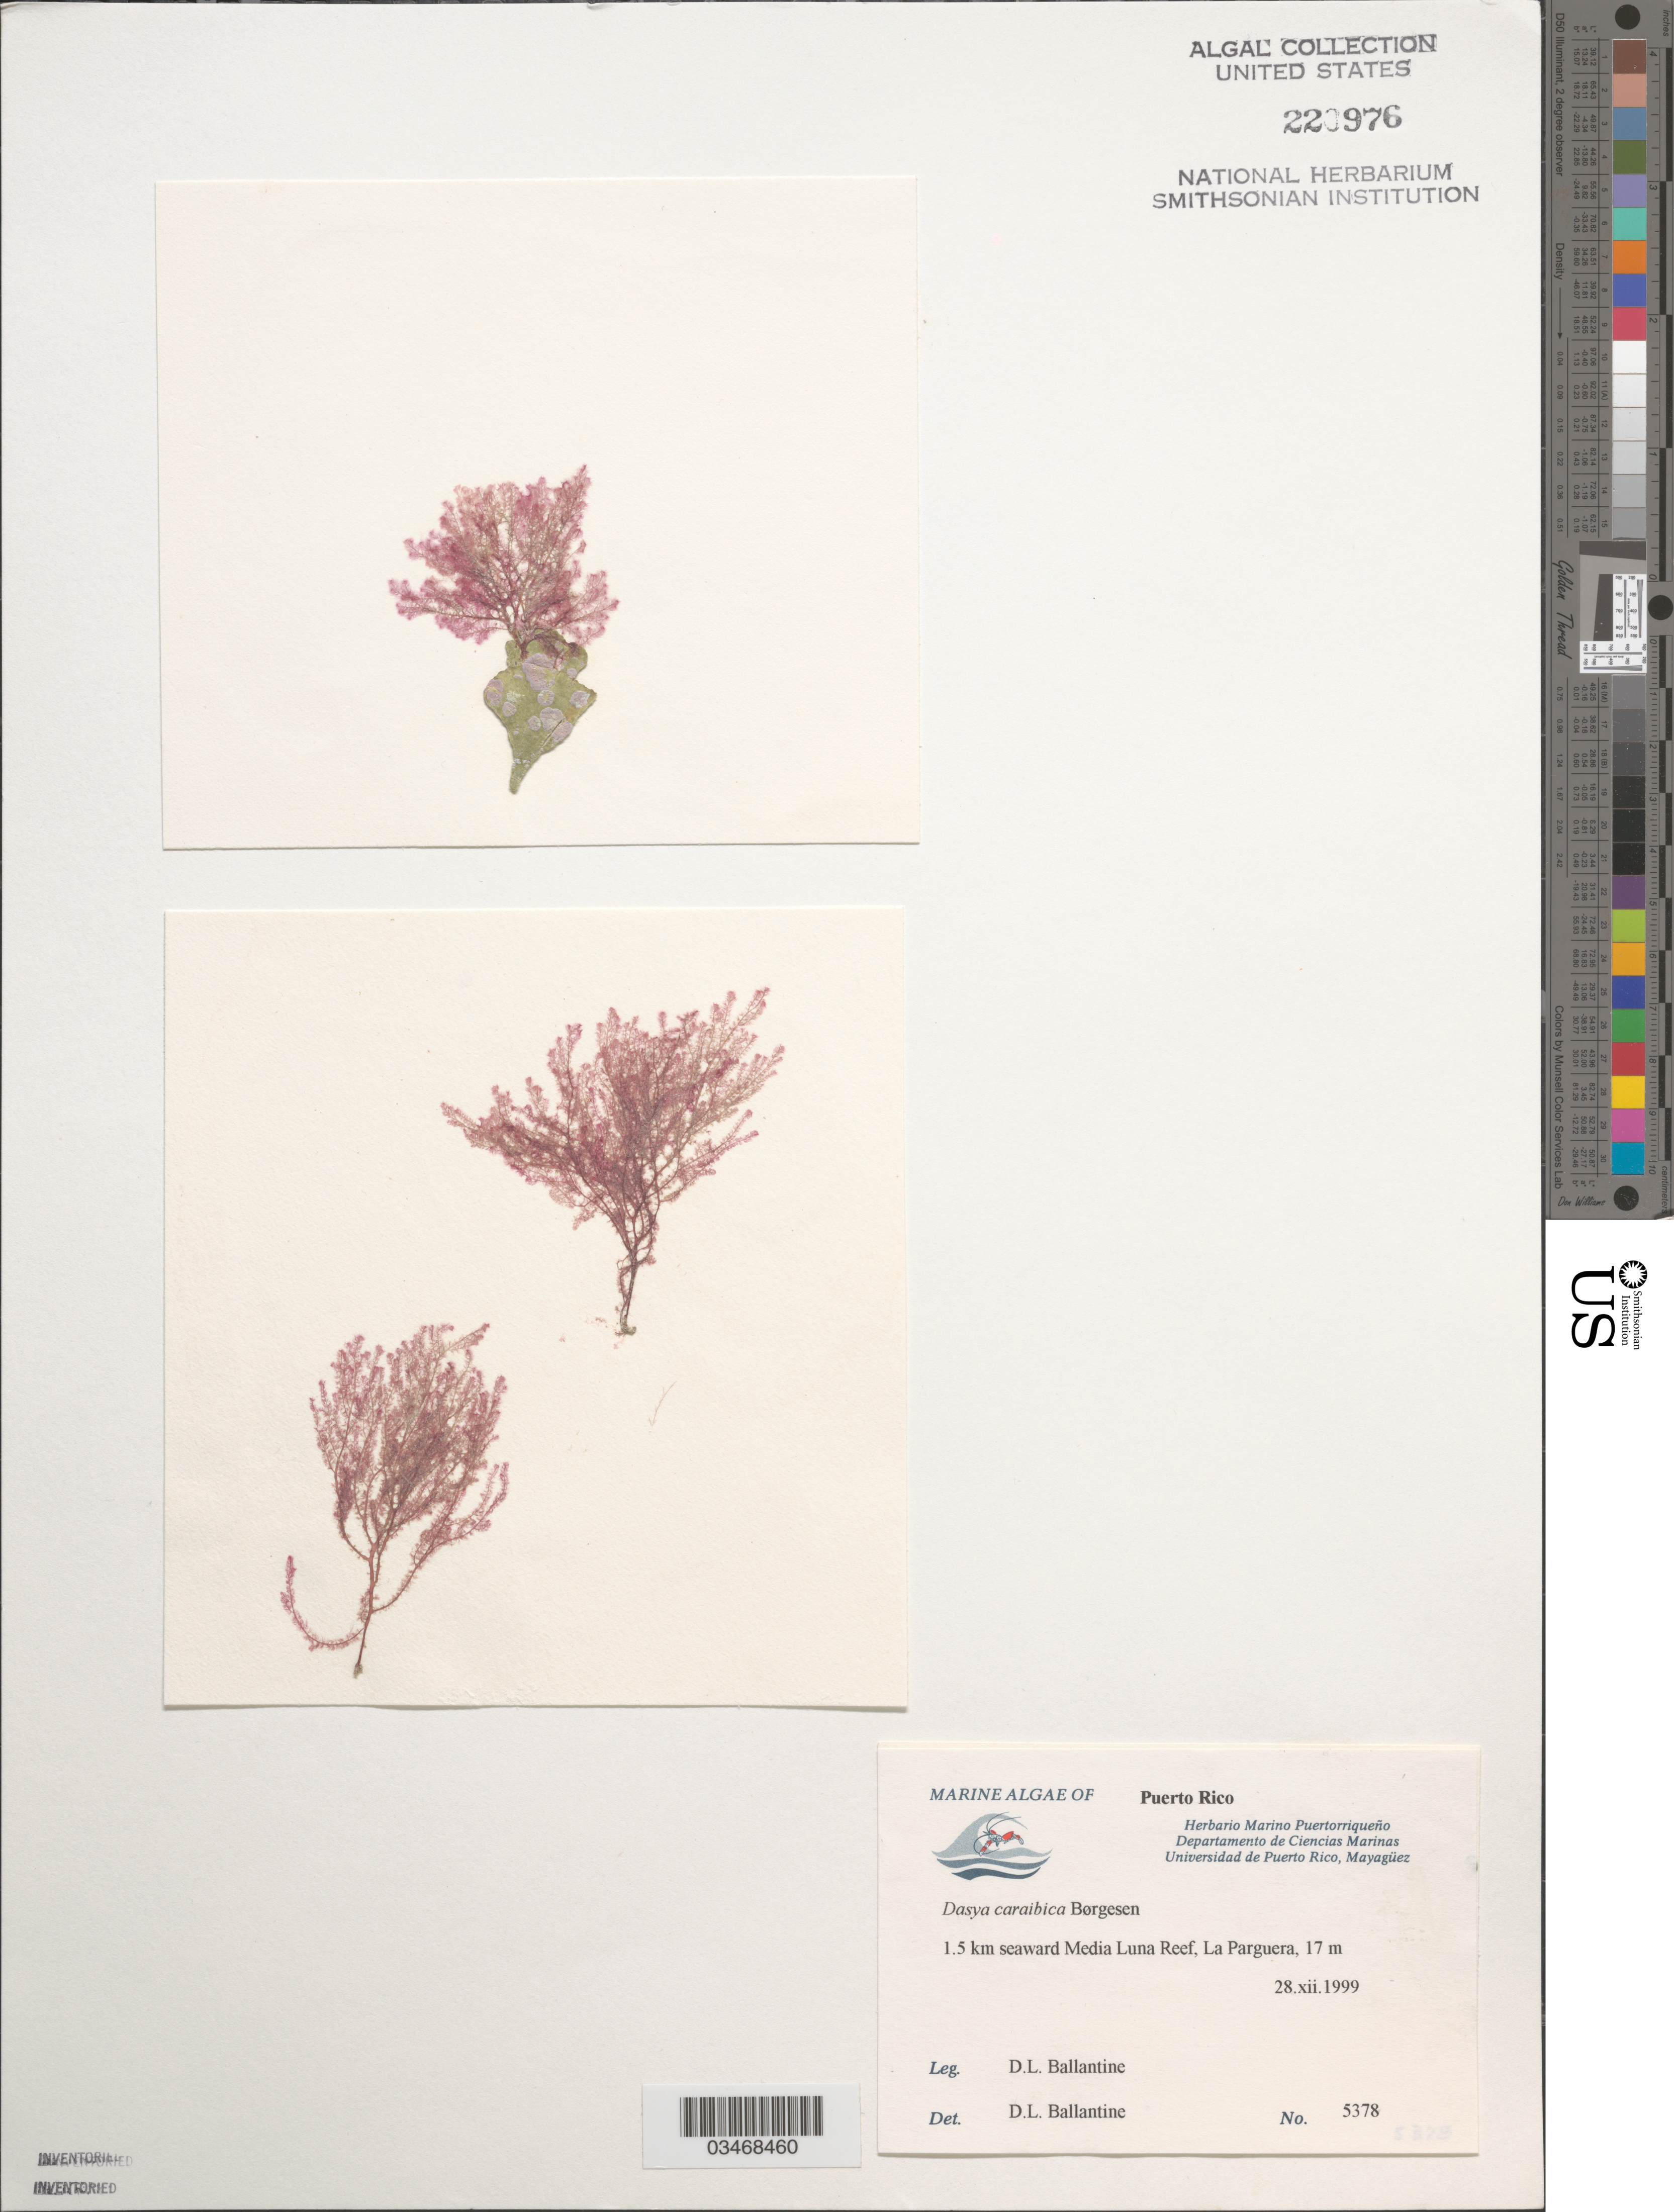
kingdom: Plantae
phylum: Rhodophyta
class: Florideophyceae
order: Ceramiales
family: Dasyaceae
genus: Dasya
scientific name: Dasya caraibica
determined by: Ballantine, D. L.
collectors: D.L. Ballantine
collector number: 5378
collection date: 1999-12-28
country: Puerto Rico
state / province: Lajas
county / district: La Parguera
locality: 1.5 km seaward Media Luna Reef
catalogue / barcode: US 220976